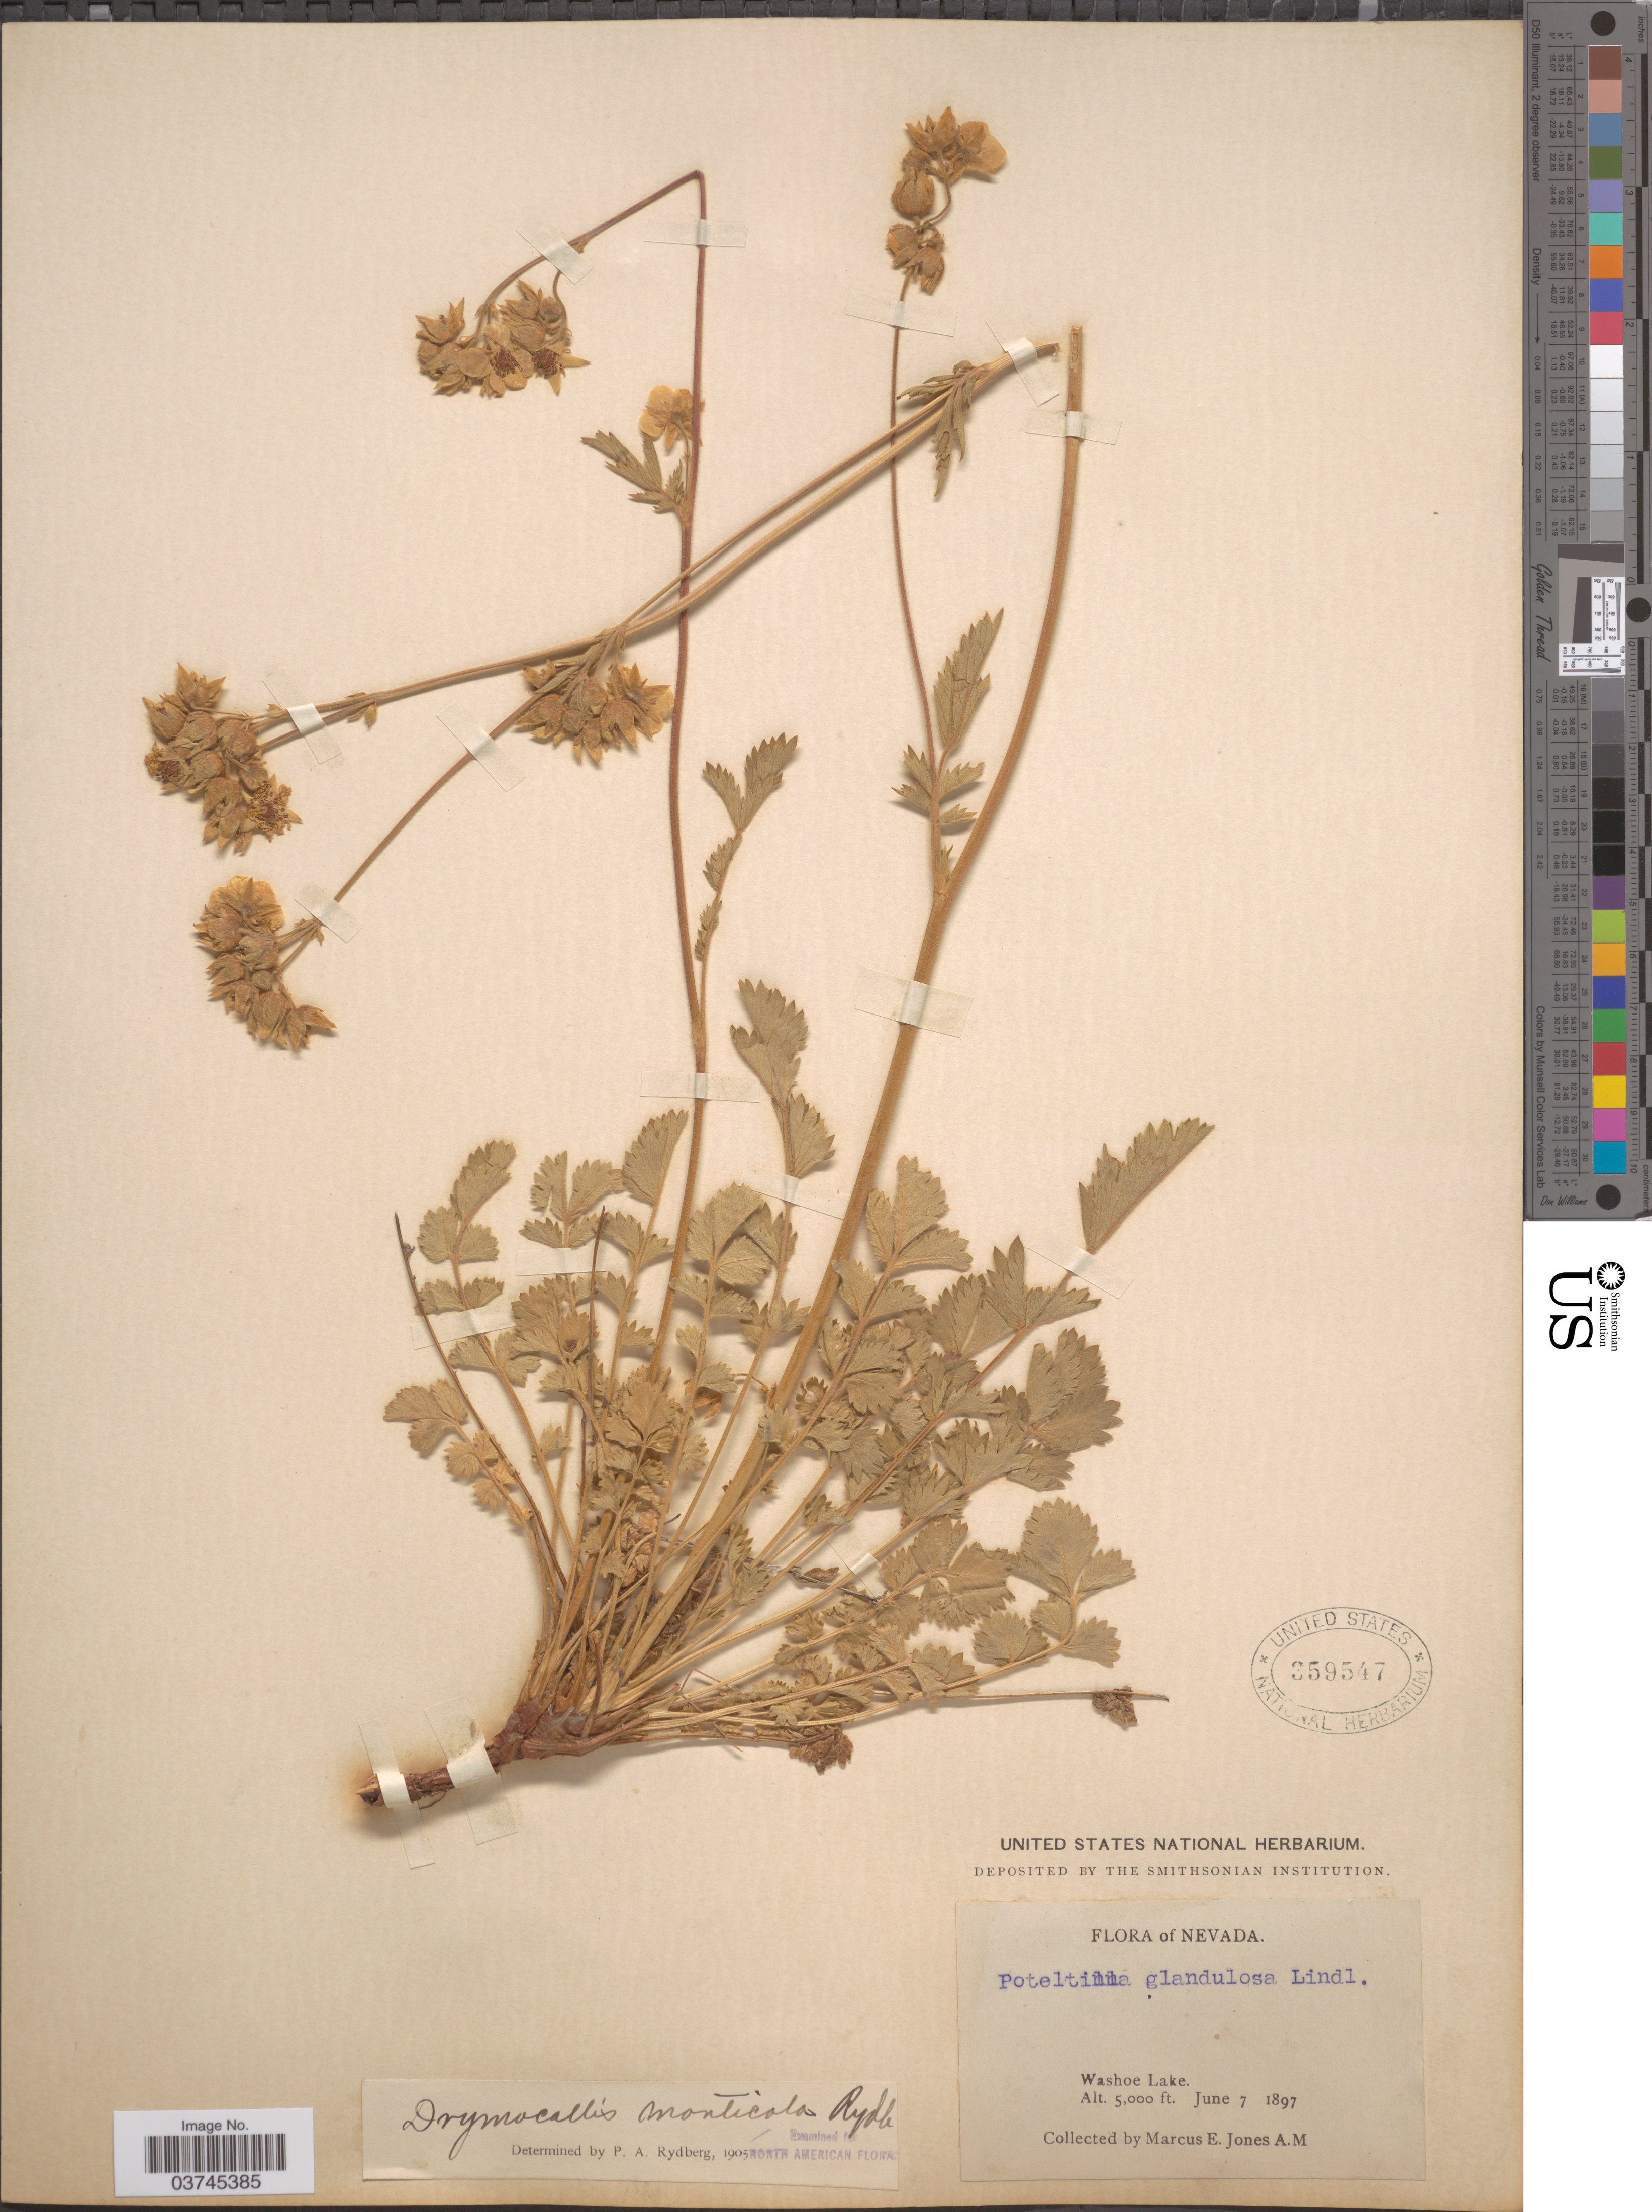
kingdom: Plantae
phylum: Tracheophyta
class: Magnoliopsida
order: Rosales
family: Rosaceae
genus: Drymocallis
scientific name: Drymocallis lactea var. lactea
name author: (Greene) Rydb.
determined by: Strong, Mark T., (BOT), Smithsonian Institution - National Museum of Natural History (UNITED STATES)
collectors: M. E. Jones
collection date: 1897-06-07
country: United States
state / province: Nevada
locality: Washoe Lake.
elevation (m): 1524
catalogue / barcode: US 359547